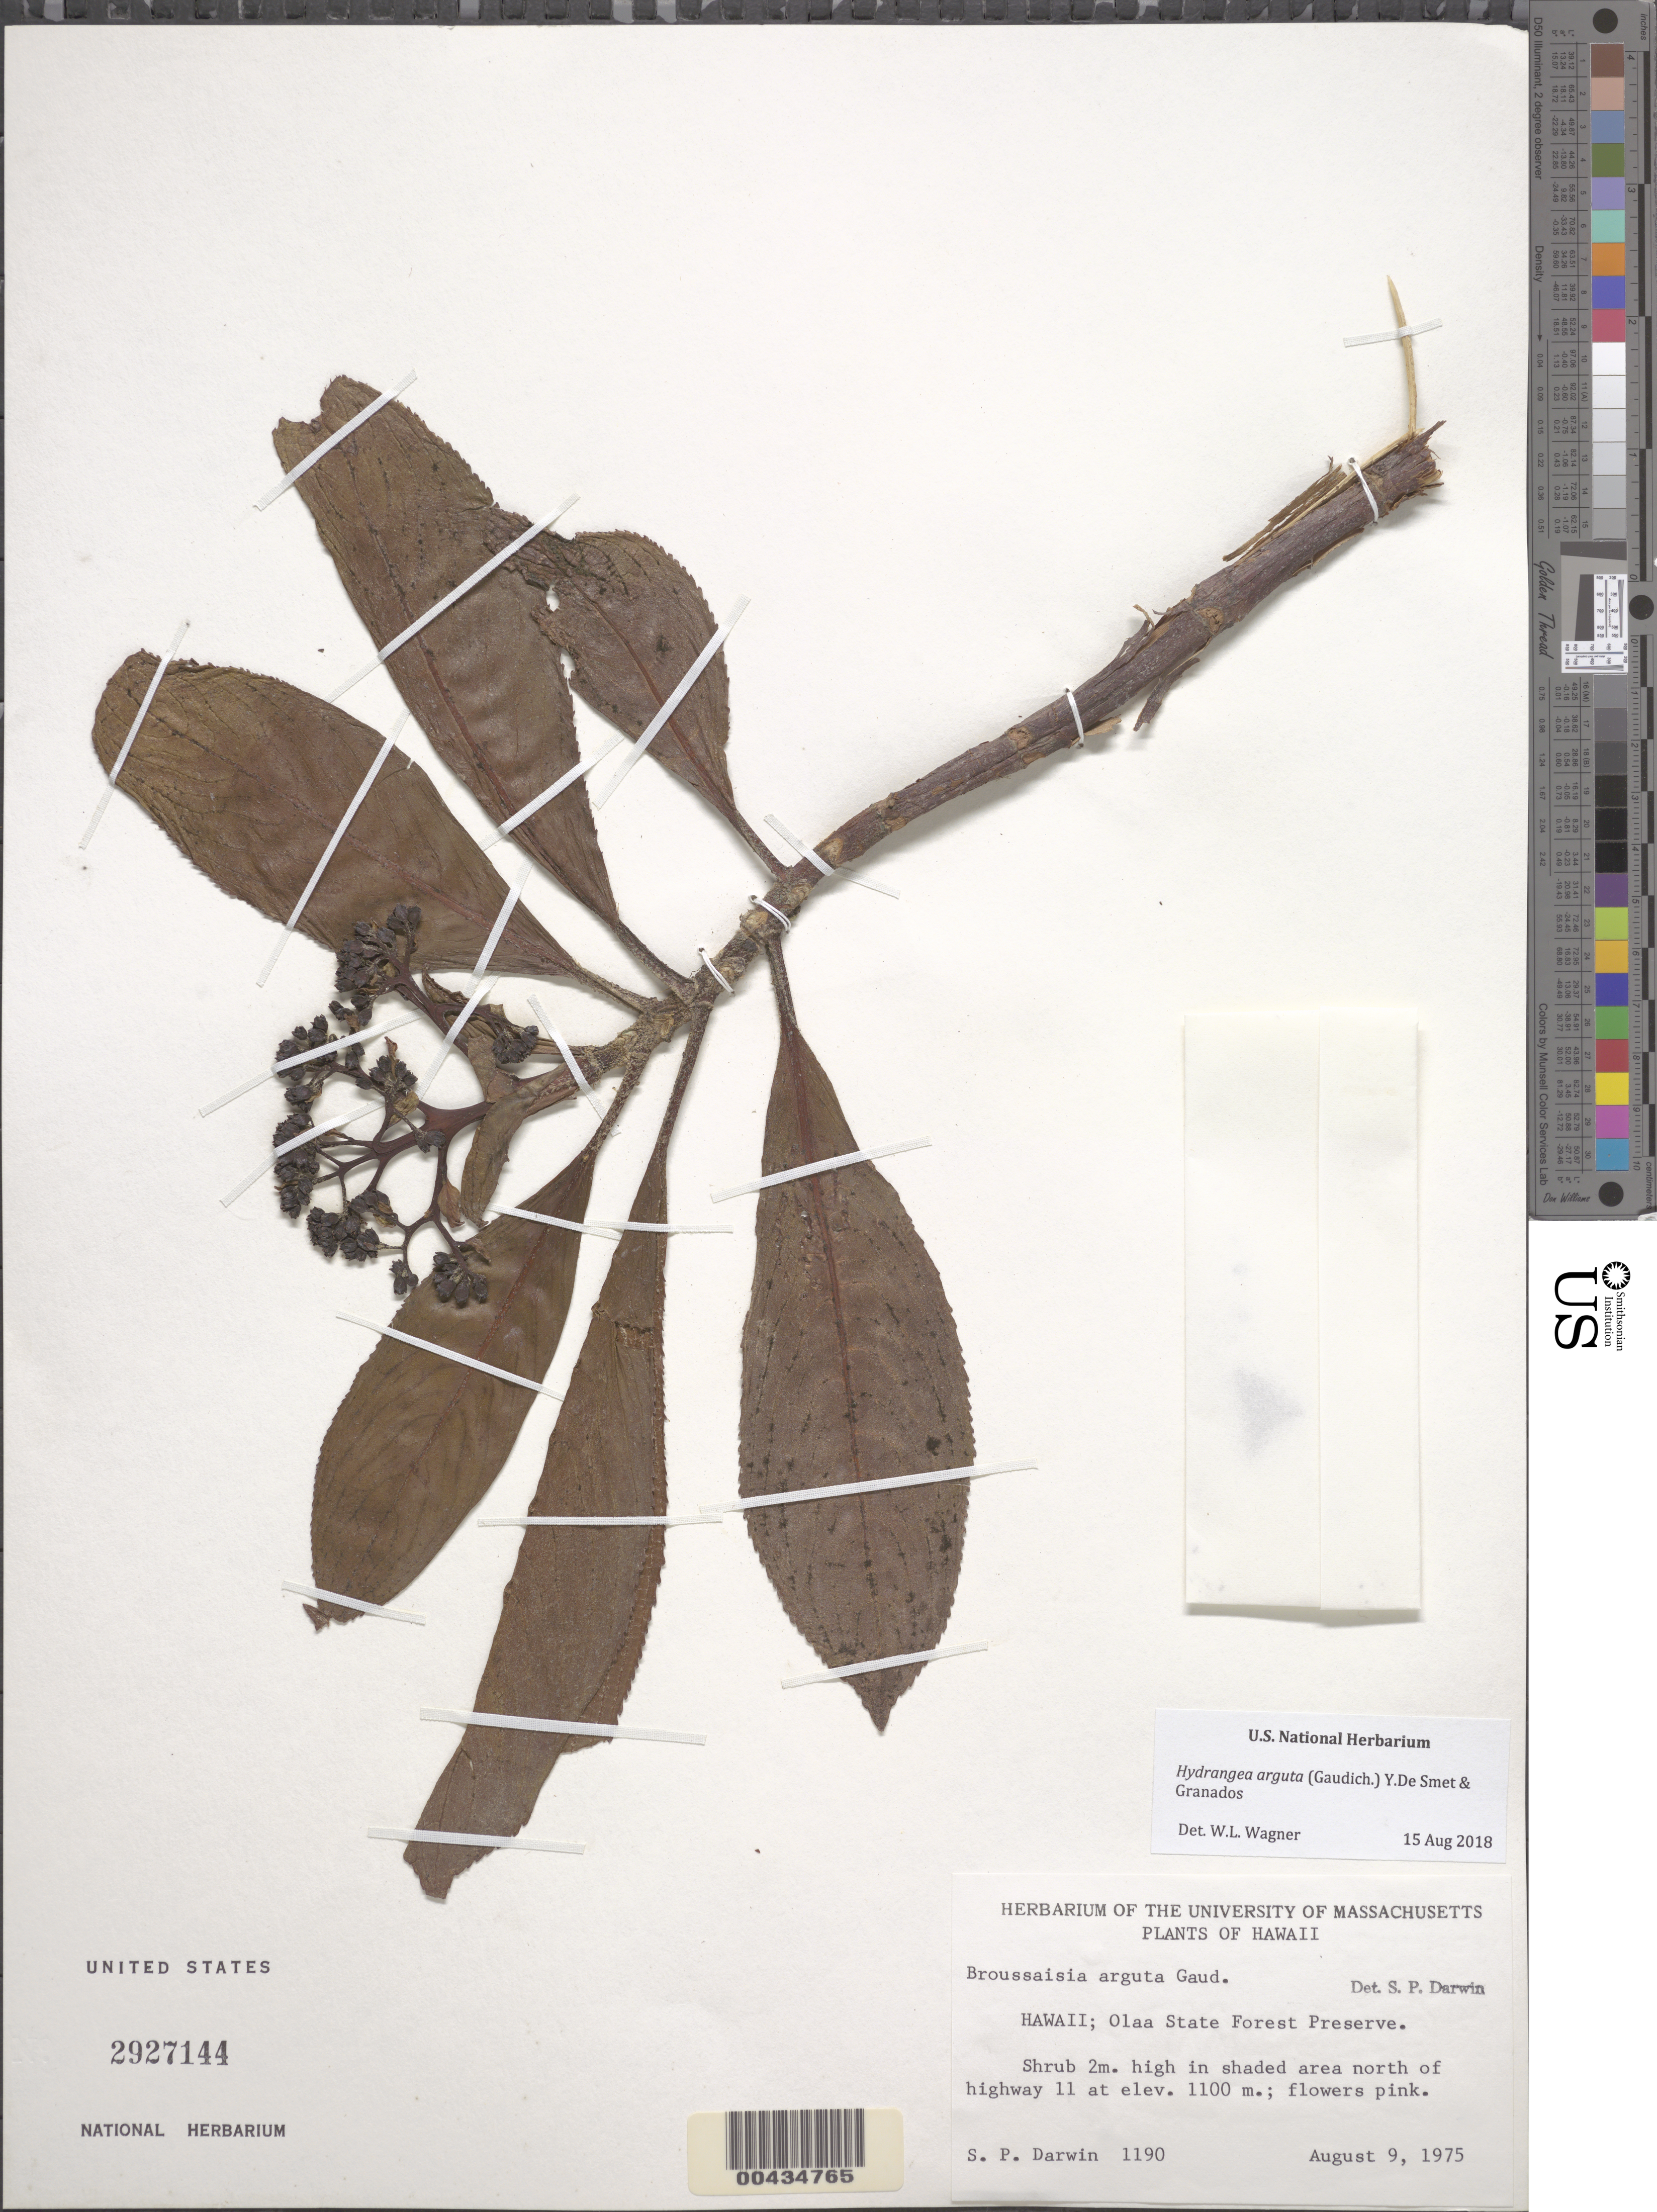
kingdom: Plantae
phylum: Tracheophyta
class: Magnoliopsida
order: Cornales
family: Hydrangeaceae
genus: Hydrangea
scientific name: Hydrangea arguta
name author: (Gaudich.) Y. De Smet & C. Granados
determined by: Wagner, W. L., (BOT), Smithsonian Institution - National Museum of Natural History (UNITED STATES)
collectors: S. P. Darwin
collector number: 1190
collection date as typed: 9 Aug 1975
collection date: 1975-08-09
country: United States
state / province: Hawaii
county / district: Hawaii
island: Hawaii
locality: Olaa State Forest Preserve; in area north of highway 11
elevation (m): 1100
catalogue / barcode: US 2927144